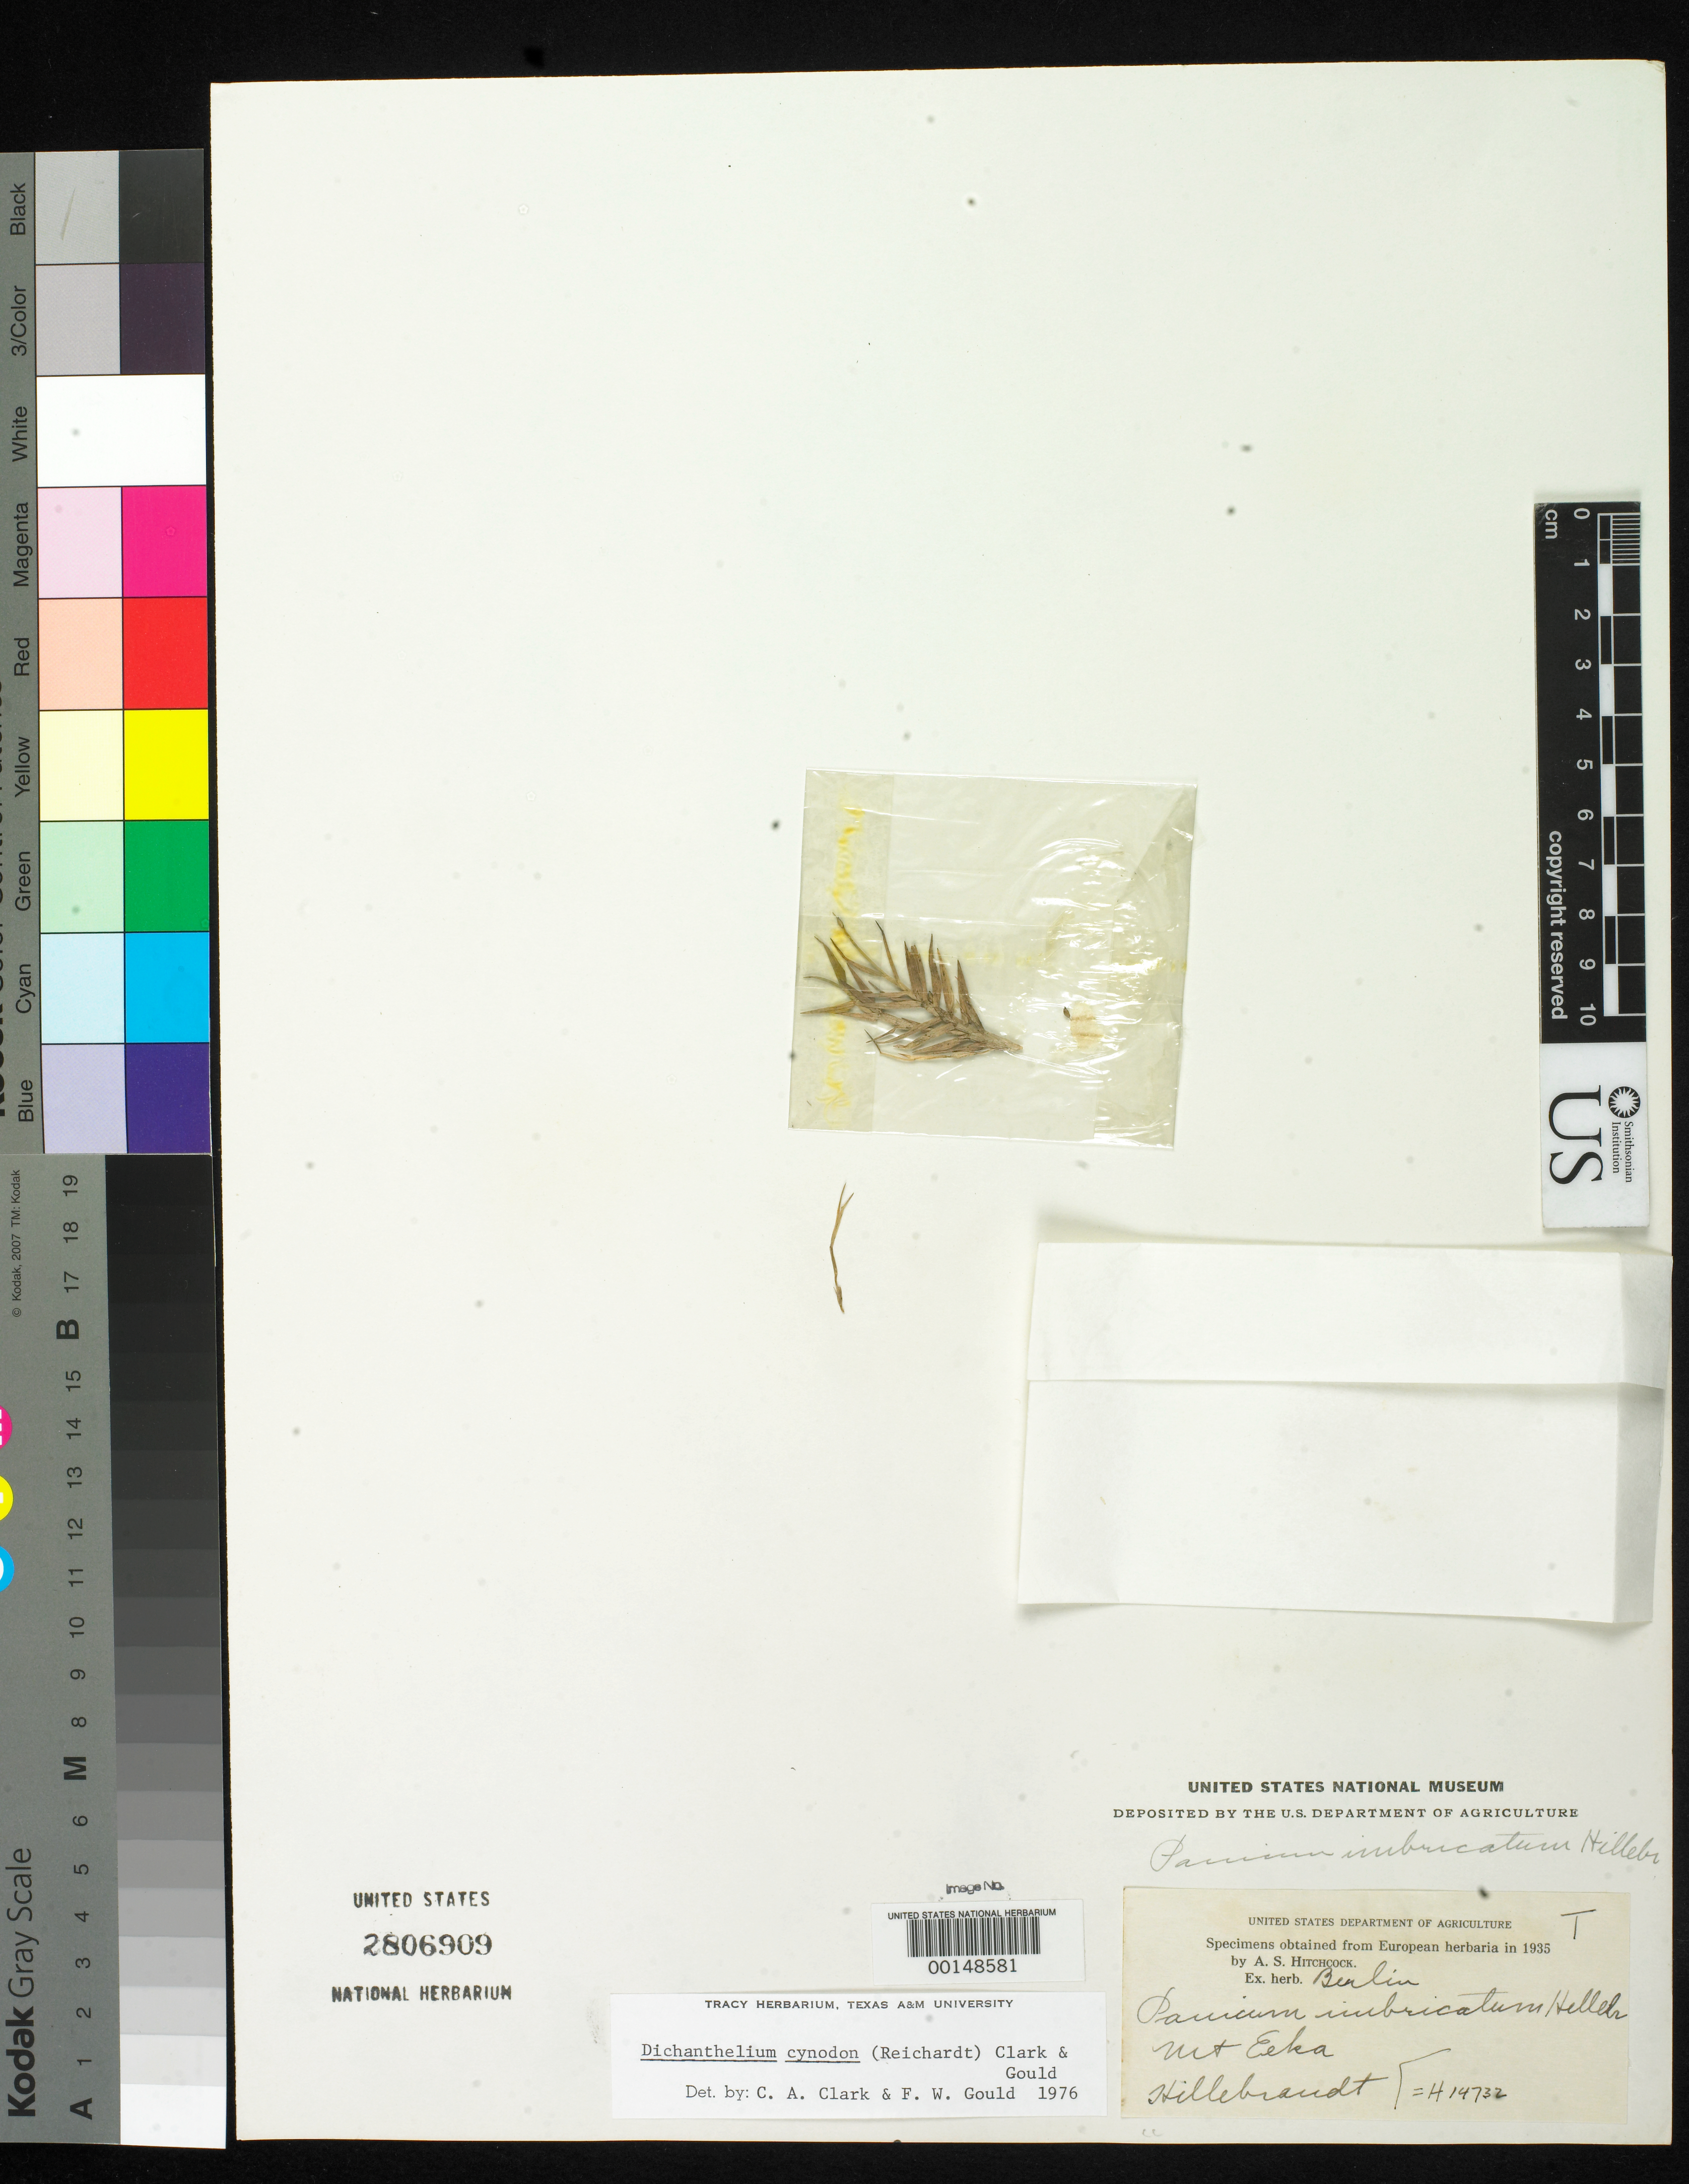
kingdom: Plantae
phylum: Tracheophyta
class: Liliopsida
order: Poales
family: Poaceae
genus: Panicum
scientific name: Panicum imbricatum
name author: Hillebr.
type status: Type Fragment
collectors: W. Hillebrand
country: United States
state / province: Hawaii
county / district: Maui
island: Maui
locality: Mt. Eeka.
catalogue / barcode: US 2806909